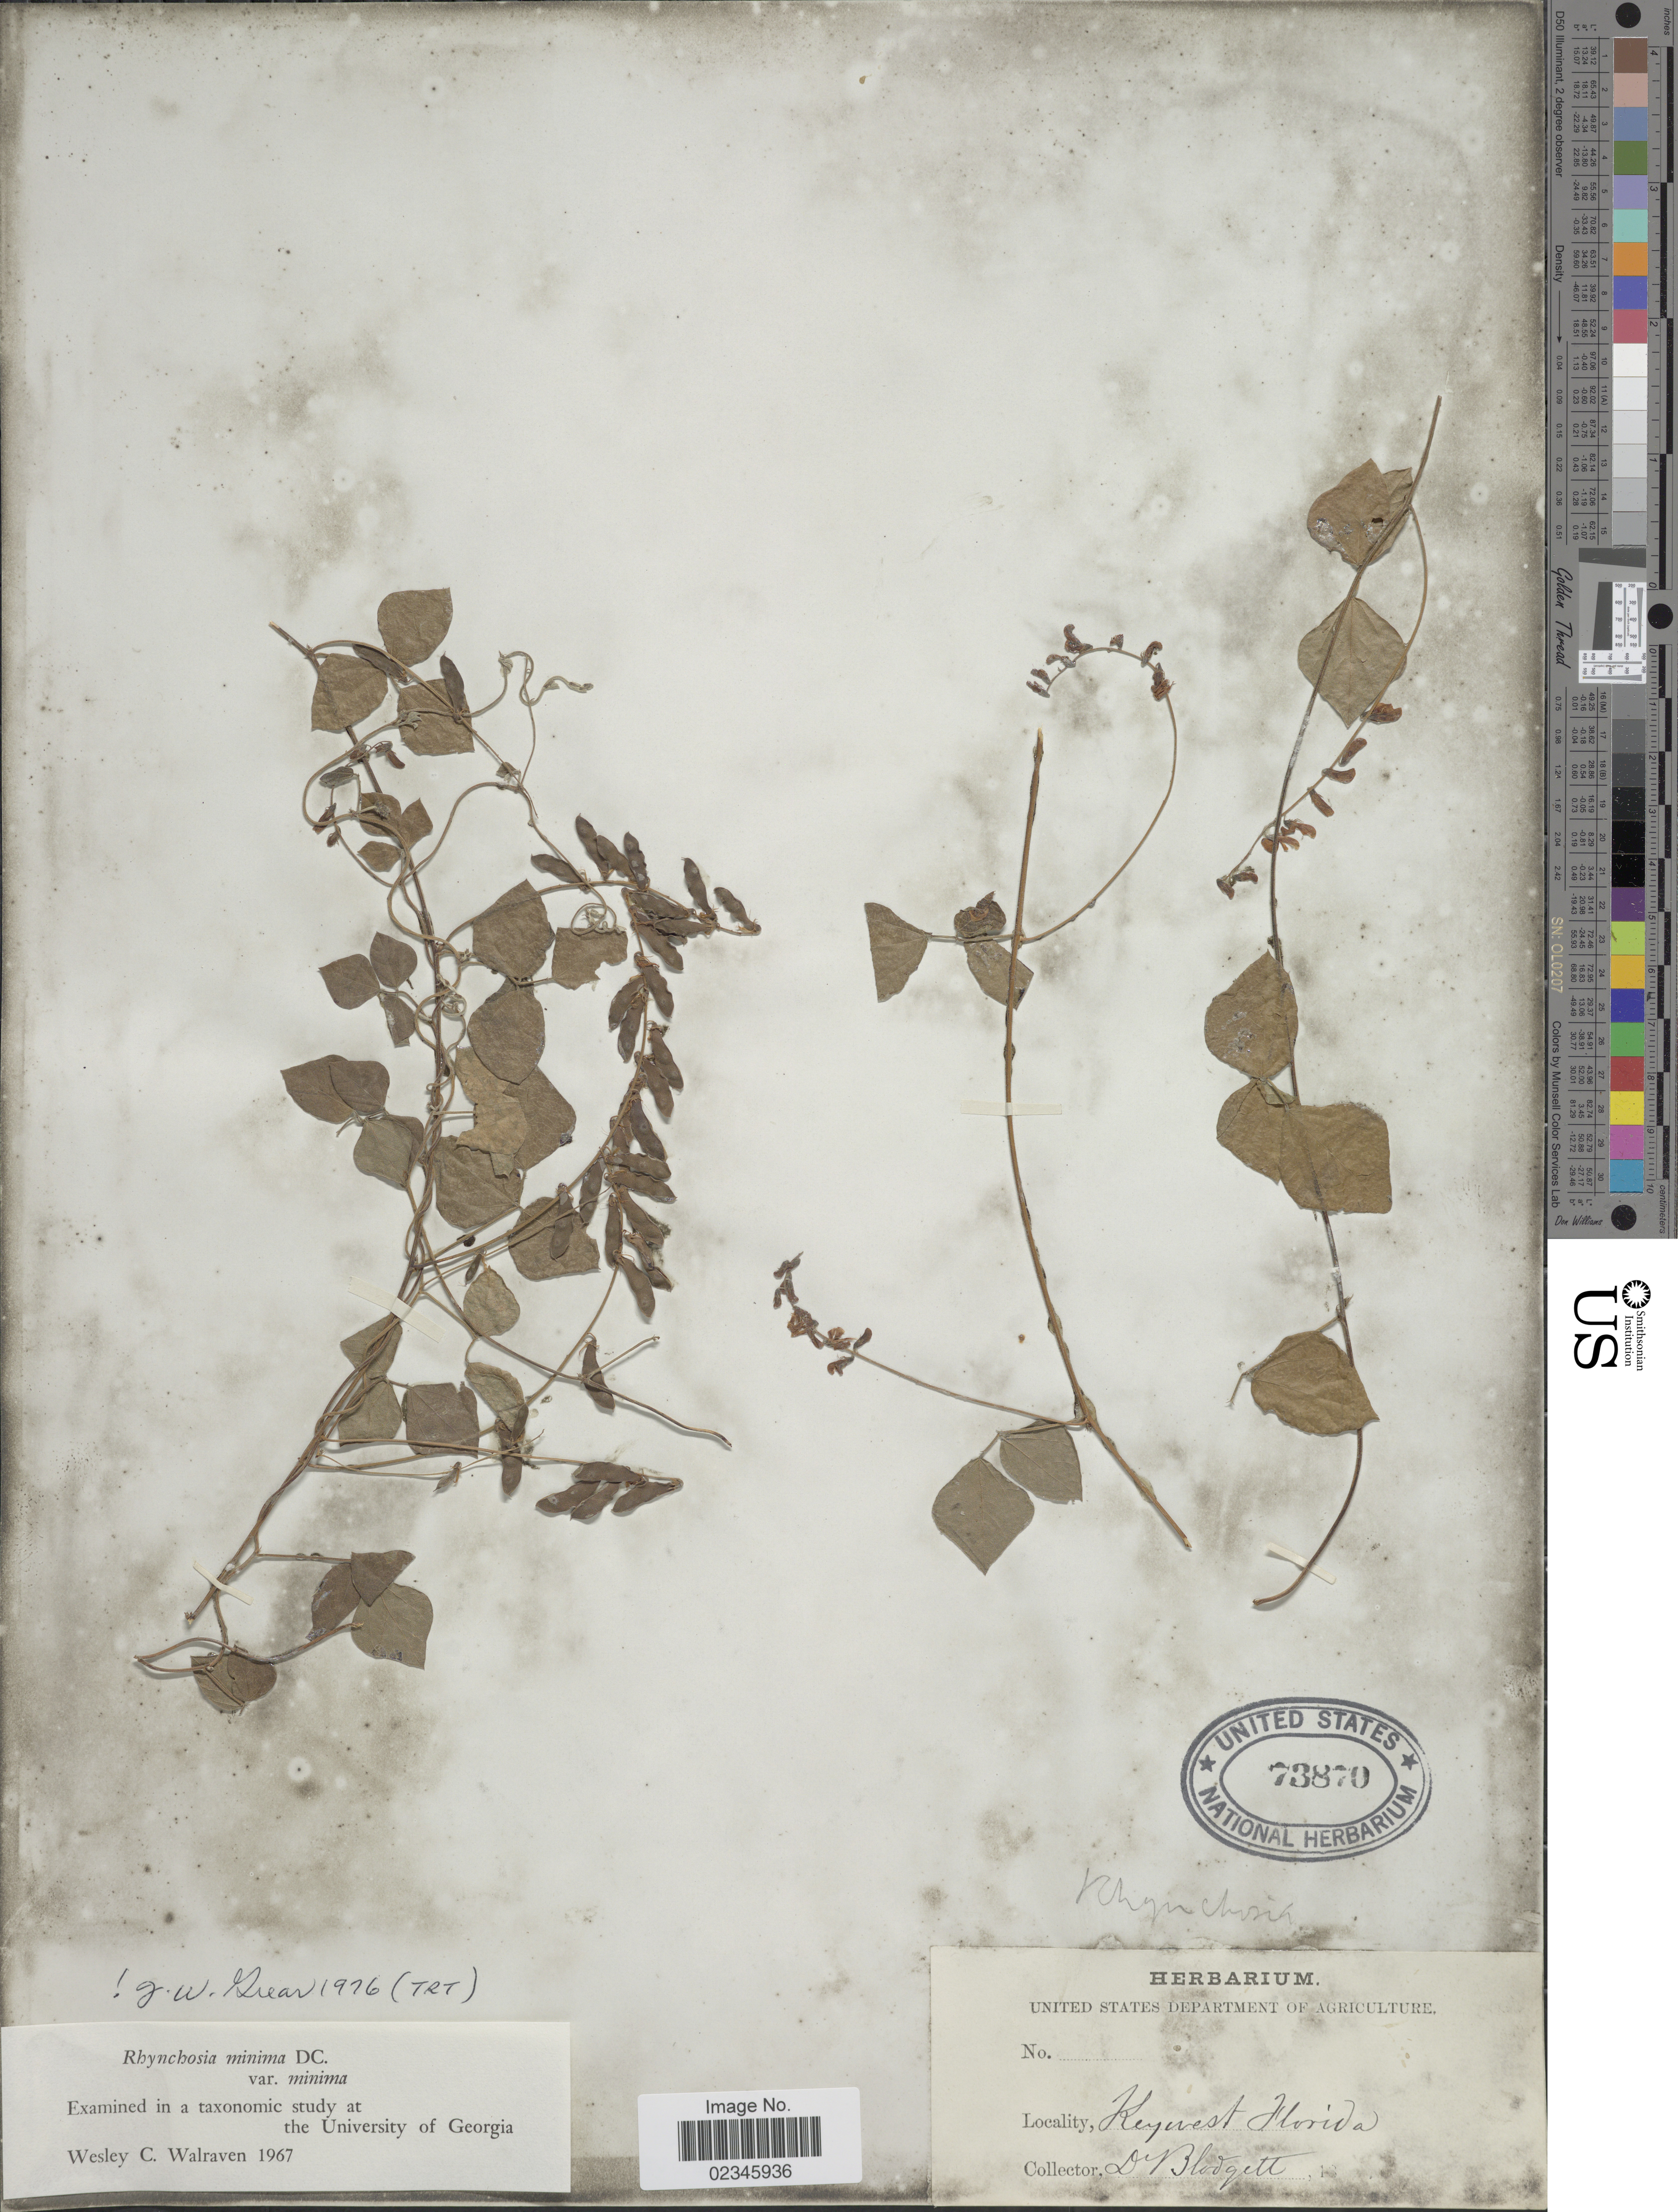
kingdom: Plantae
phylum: Tracheophyta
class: Magnoliopsida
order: Fabales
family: Fabaceae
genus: Rhynchosia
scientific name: Rhynchosia minima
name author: (L.) DC.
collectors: Blodgett, --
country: United States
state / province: Florida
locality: Keywest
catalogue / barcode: US 73870